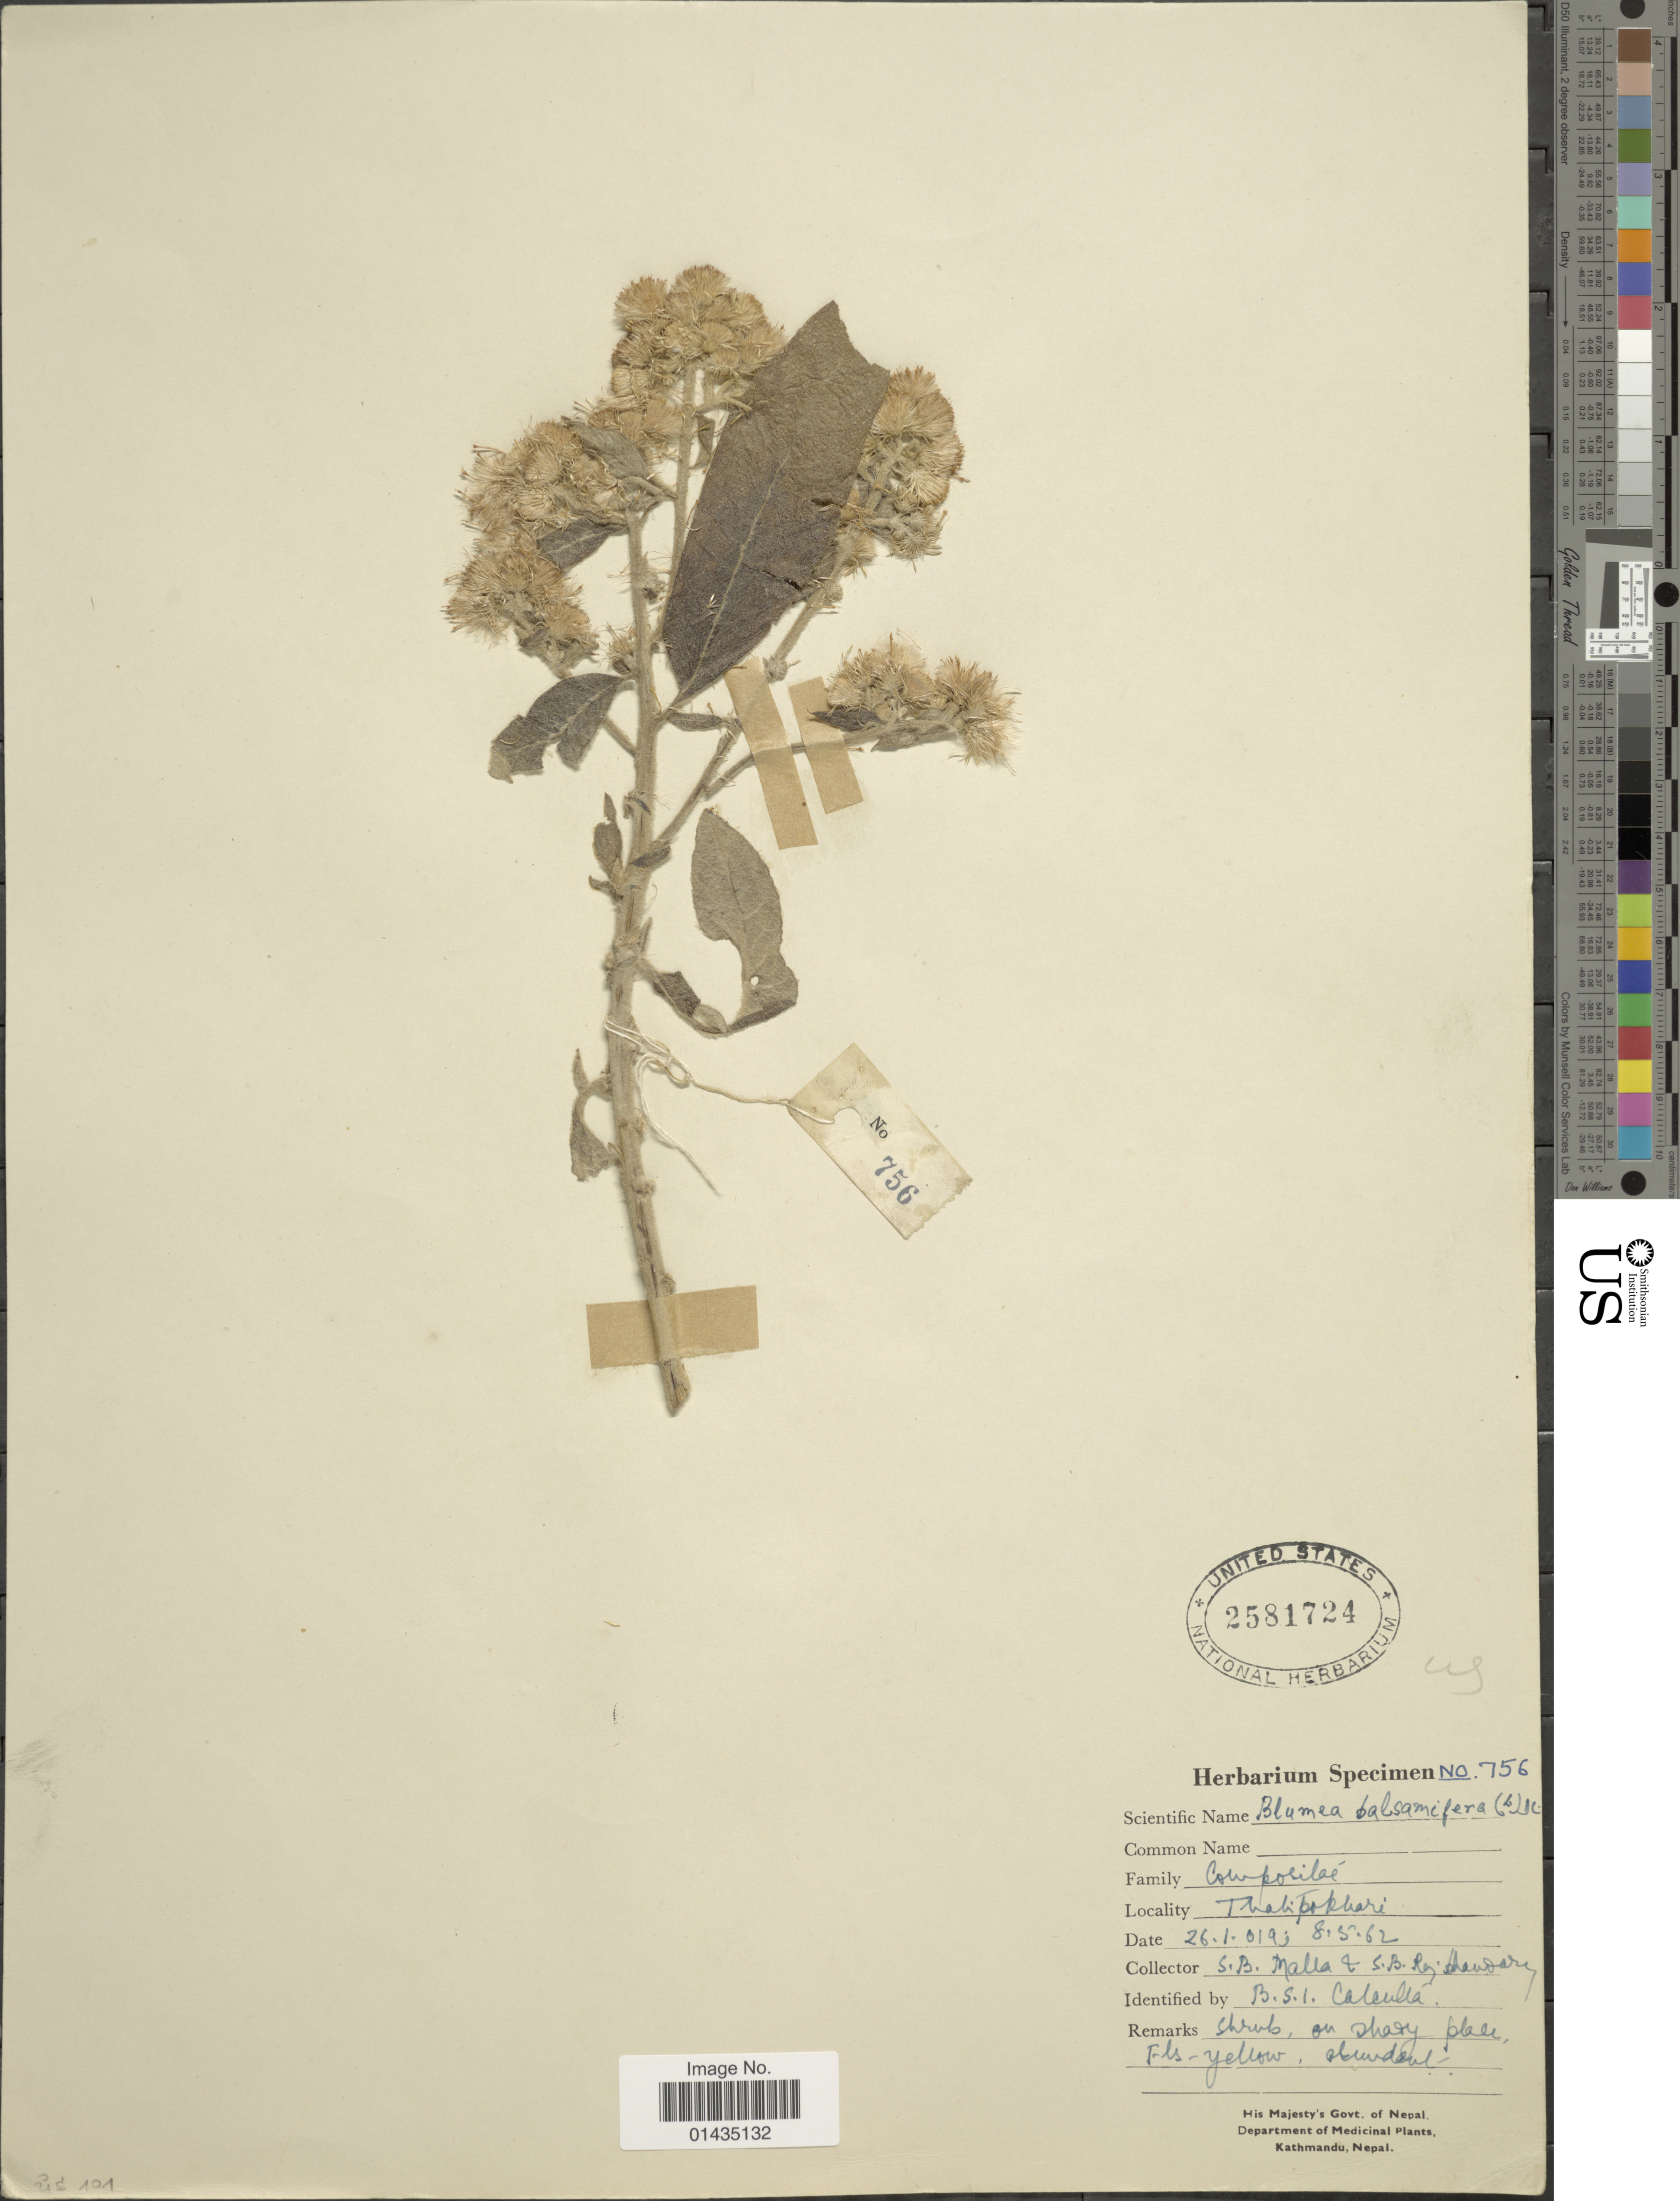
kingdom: Plantae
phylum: Tracheophyta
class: Magnoliopsida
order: Asterales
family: Asteraceae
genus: Blumea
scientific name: Blumea balsamifera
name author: (L.) DC.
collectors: S. Malla & S. Rajbhandary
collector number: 756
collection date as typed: Transcribed d/m/y: 8/5/62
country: Nepal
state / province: Pashchimanchal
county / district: Dhawalagiri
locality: Thatipokhari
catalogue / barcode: US 2581724